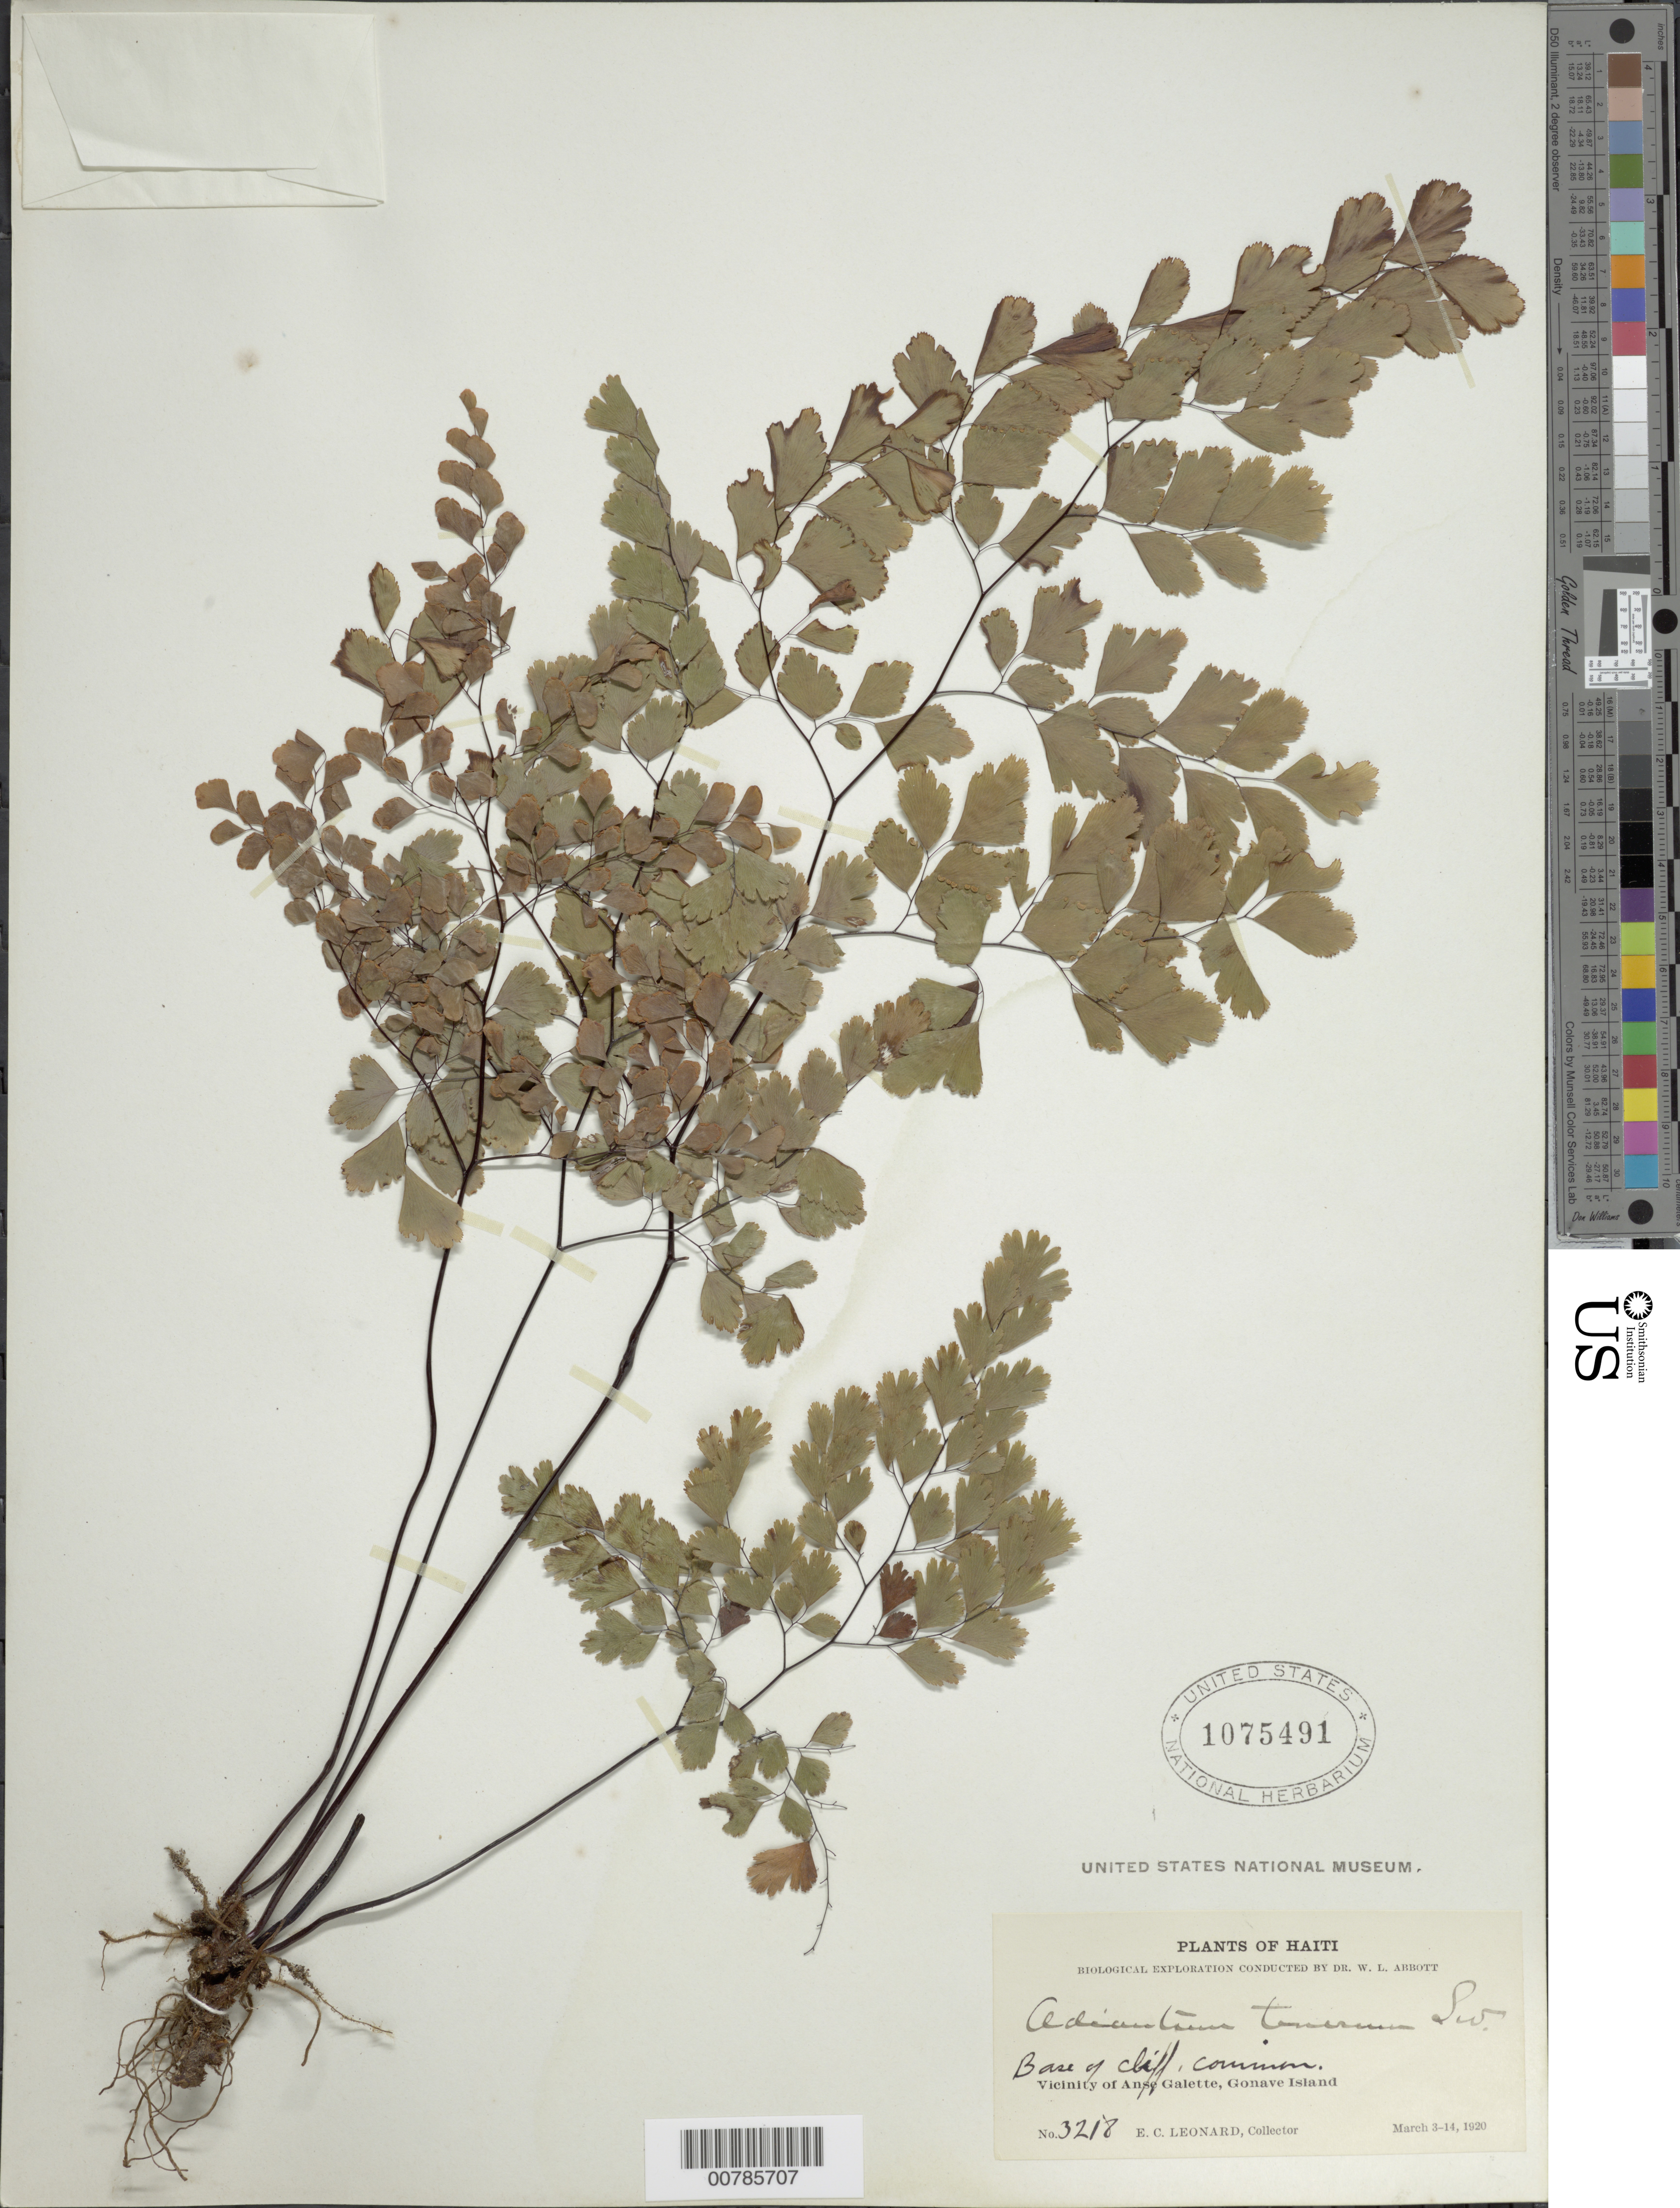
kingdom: Plantae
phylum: Tracheophyta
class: Polypodiopsida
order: Polypodiales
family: Pteridaceae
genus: Adiantum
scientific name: Adiantum tenerum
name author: Sw.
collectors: E. C. Leonard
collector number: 3218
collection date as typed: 03 Mar 1920 to 14 Mar 1920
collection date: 1920-03-03/1920-03-14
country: Haiti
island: Hispaniola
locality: Gonave Island, vicinity of Anse Galette.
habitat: Base of cliff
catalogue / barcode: US 1075491